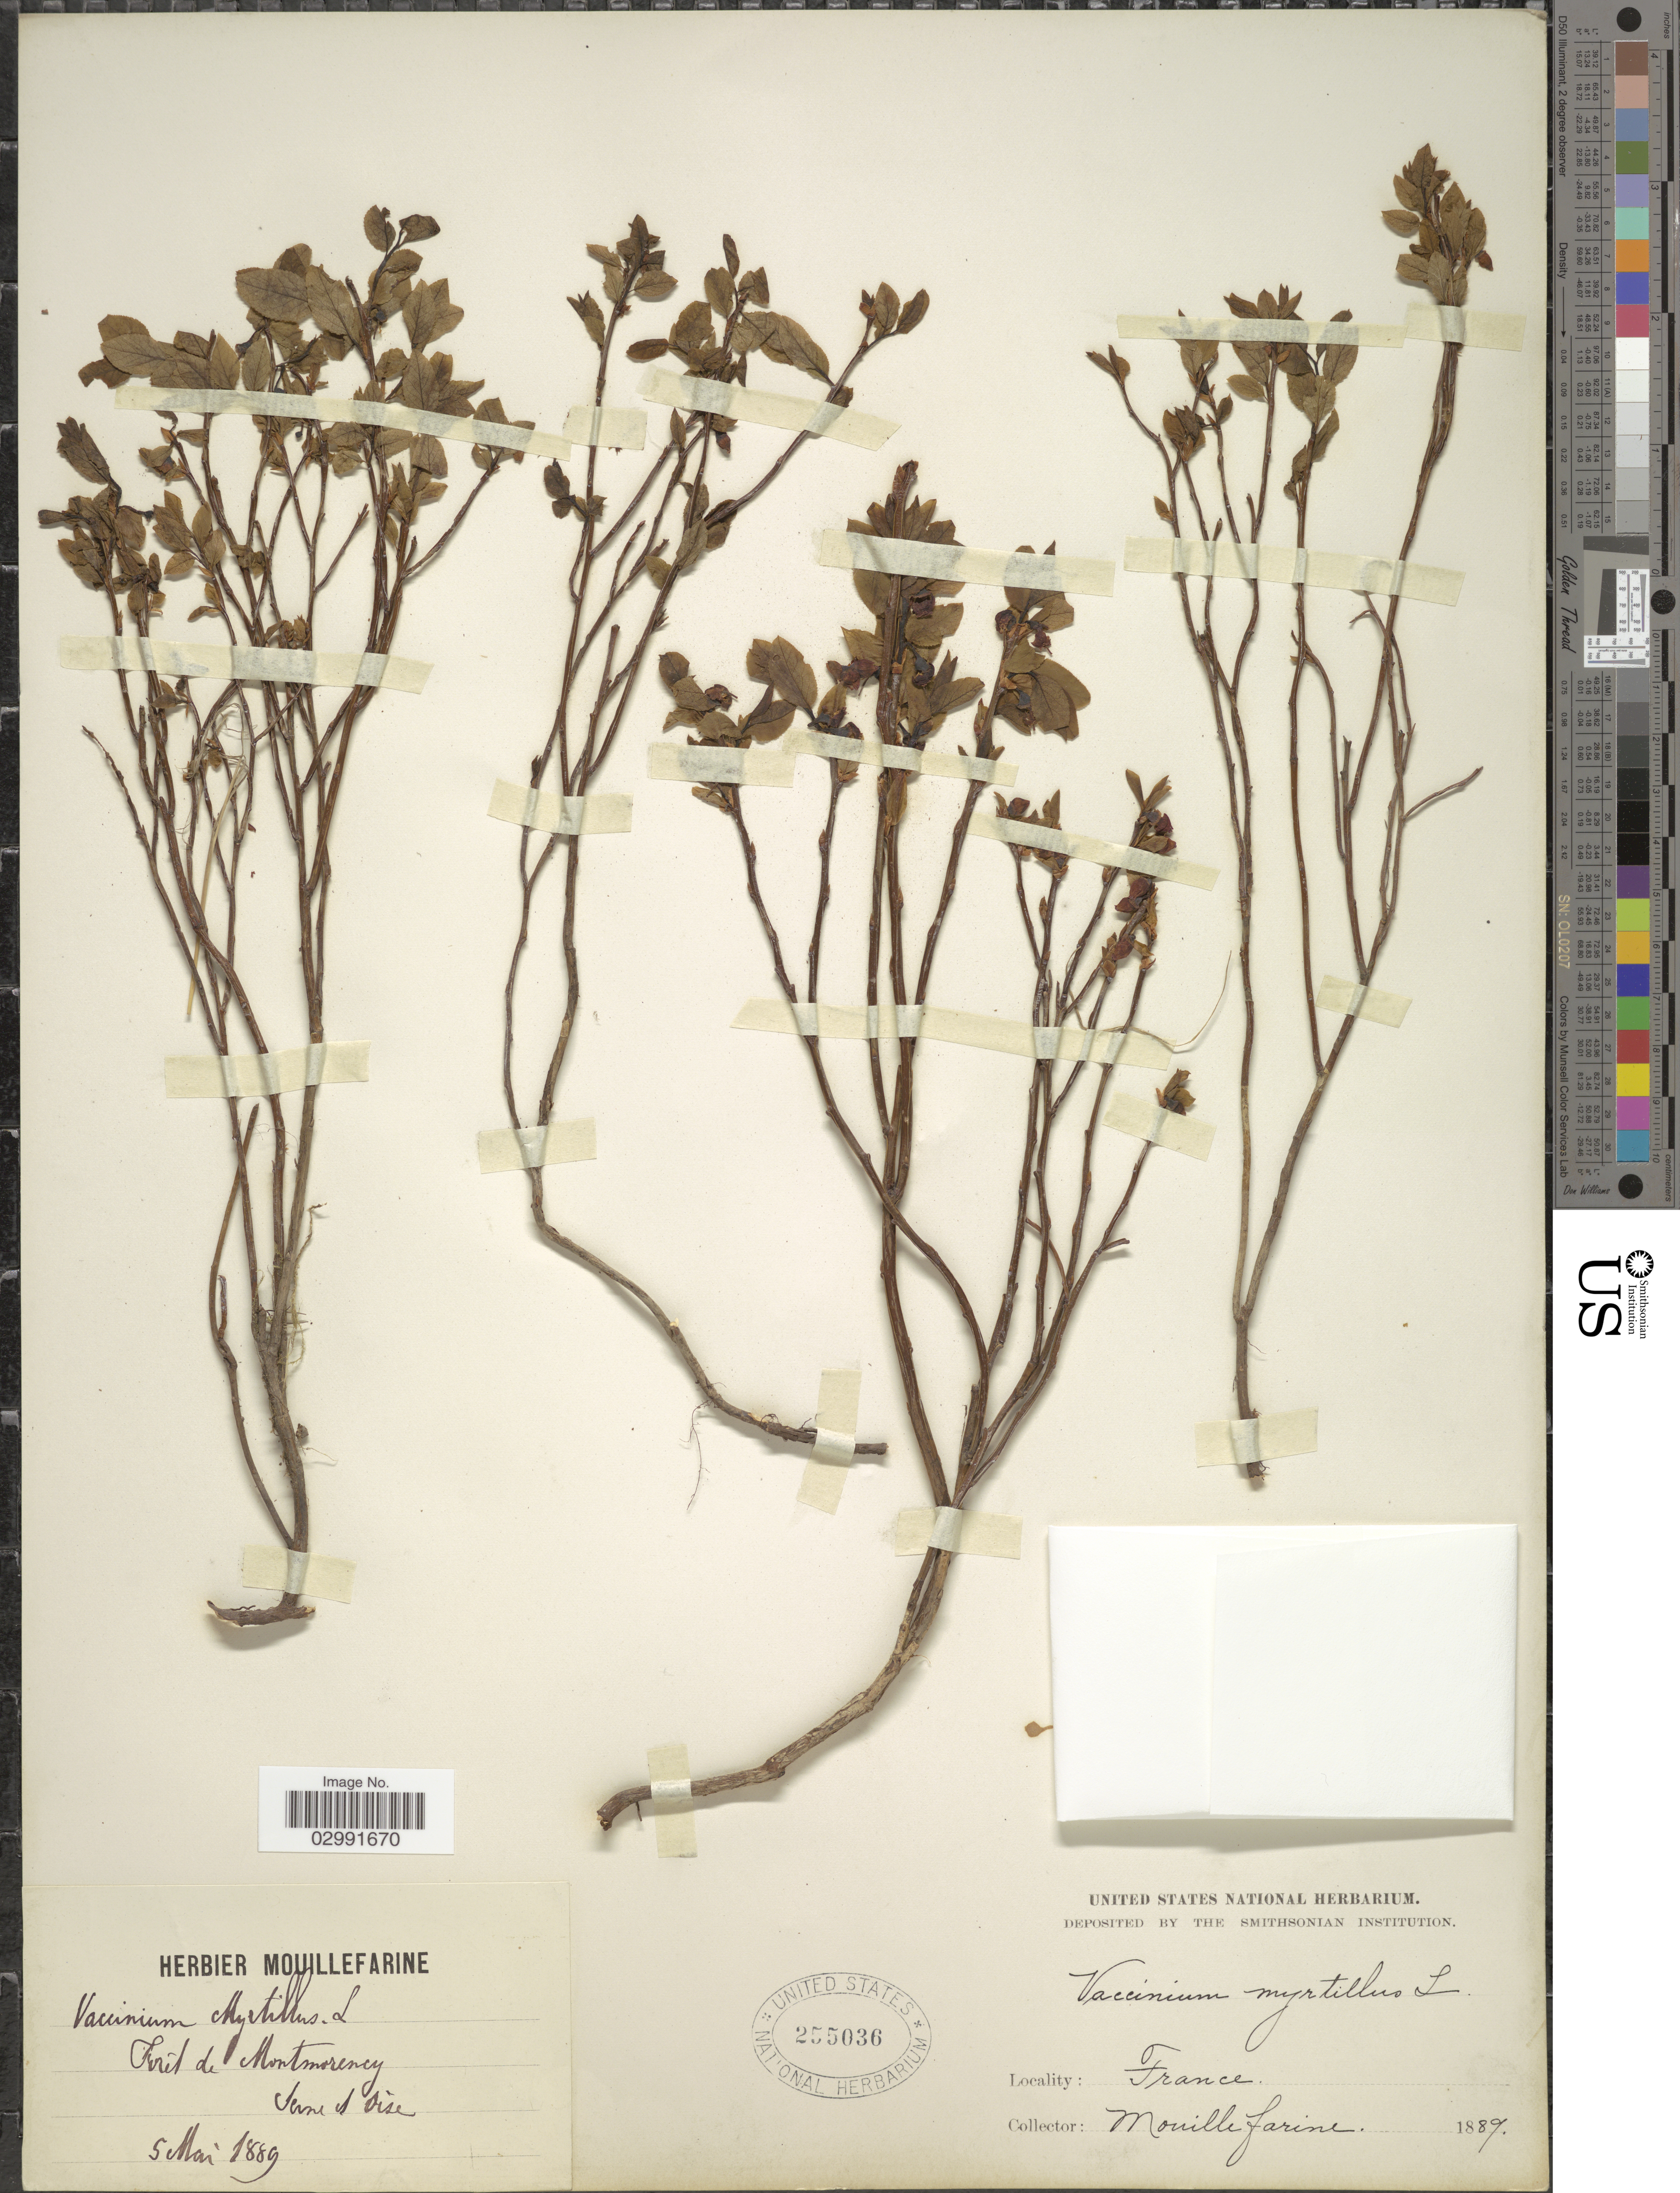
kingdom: Plantae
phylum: Tracheophyta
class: Magnoliopsida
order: Ericales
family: Ericaceae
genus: Vaccinium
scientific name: Vaccinium myrtillus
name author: L.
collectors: A. Mouillefarine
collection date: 1889-05-05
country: France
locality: Forêt de Montmorency. Seine et Oise.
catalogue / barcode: US 255036